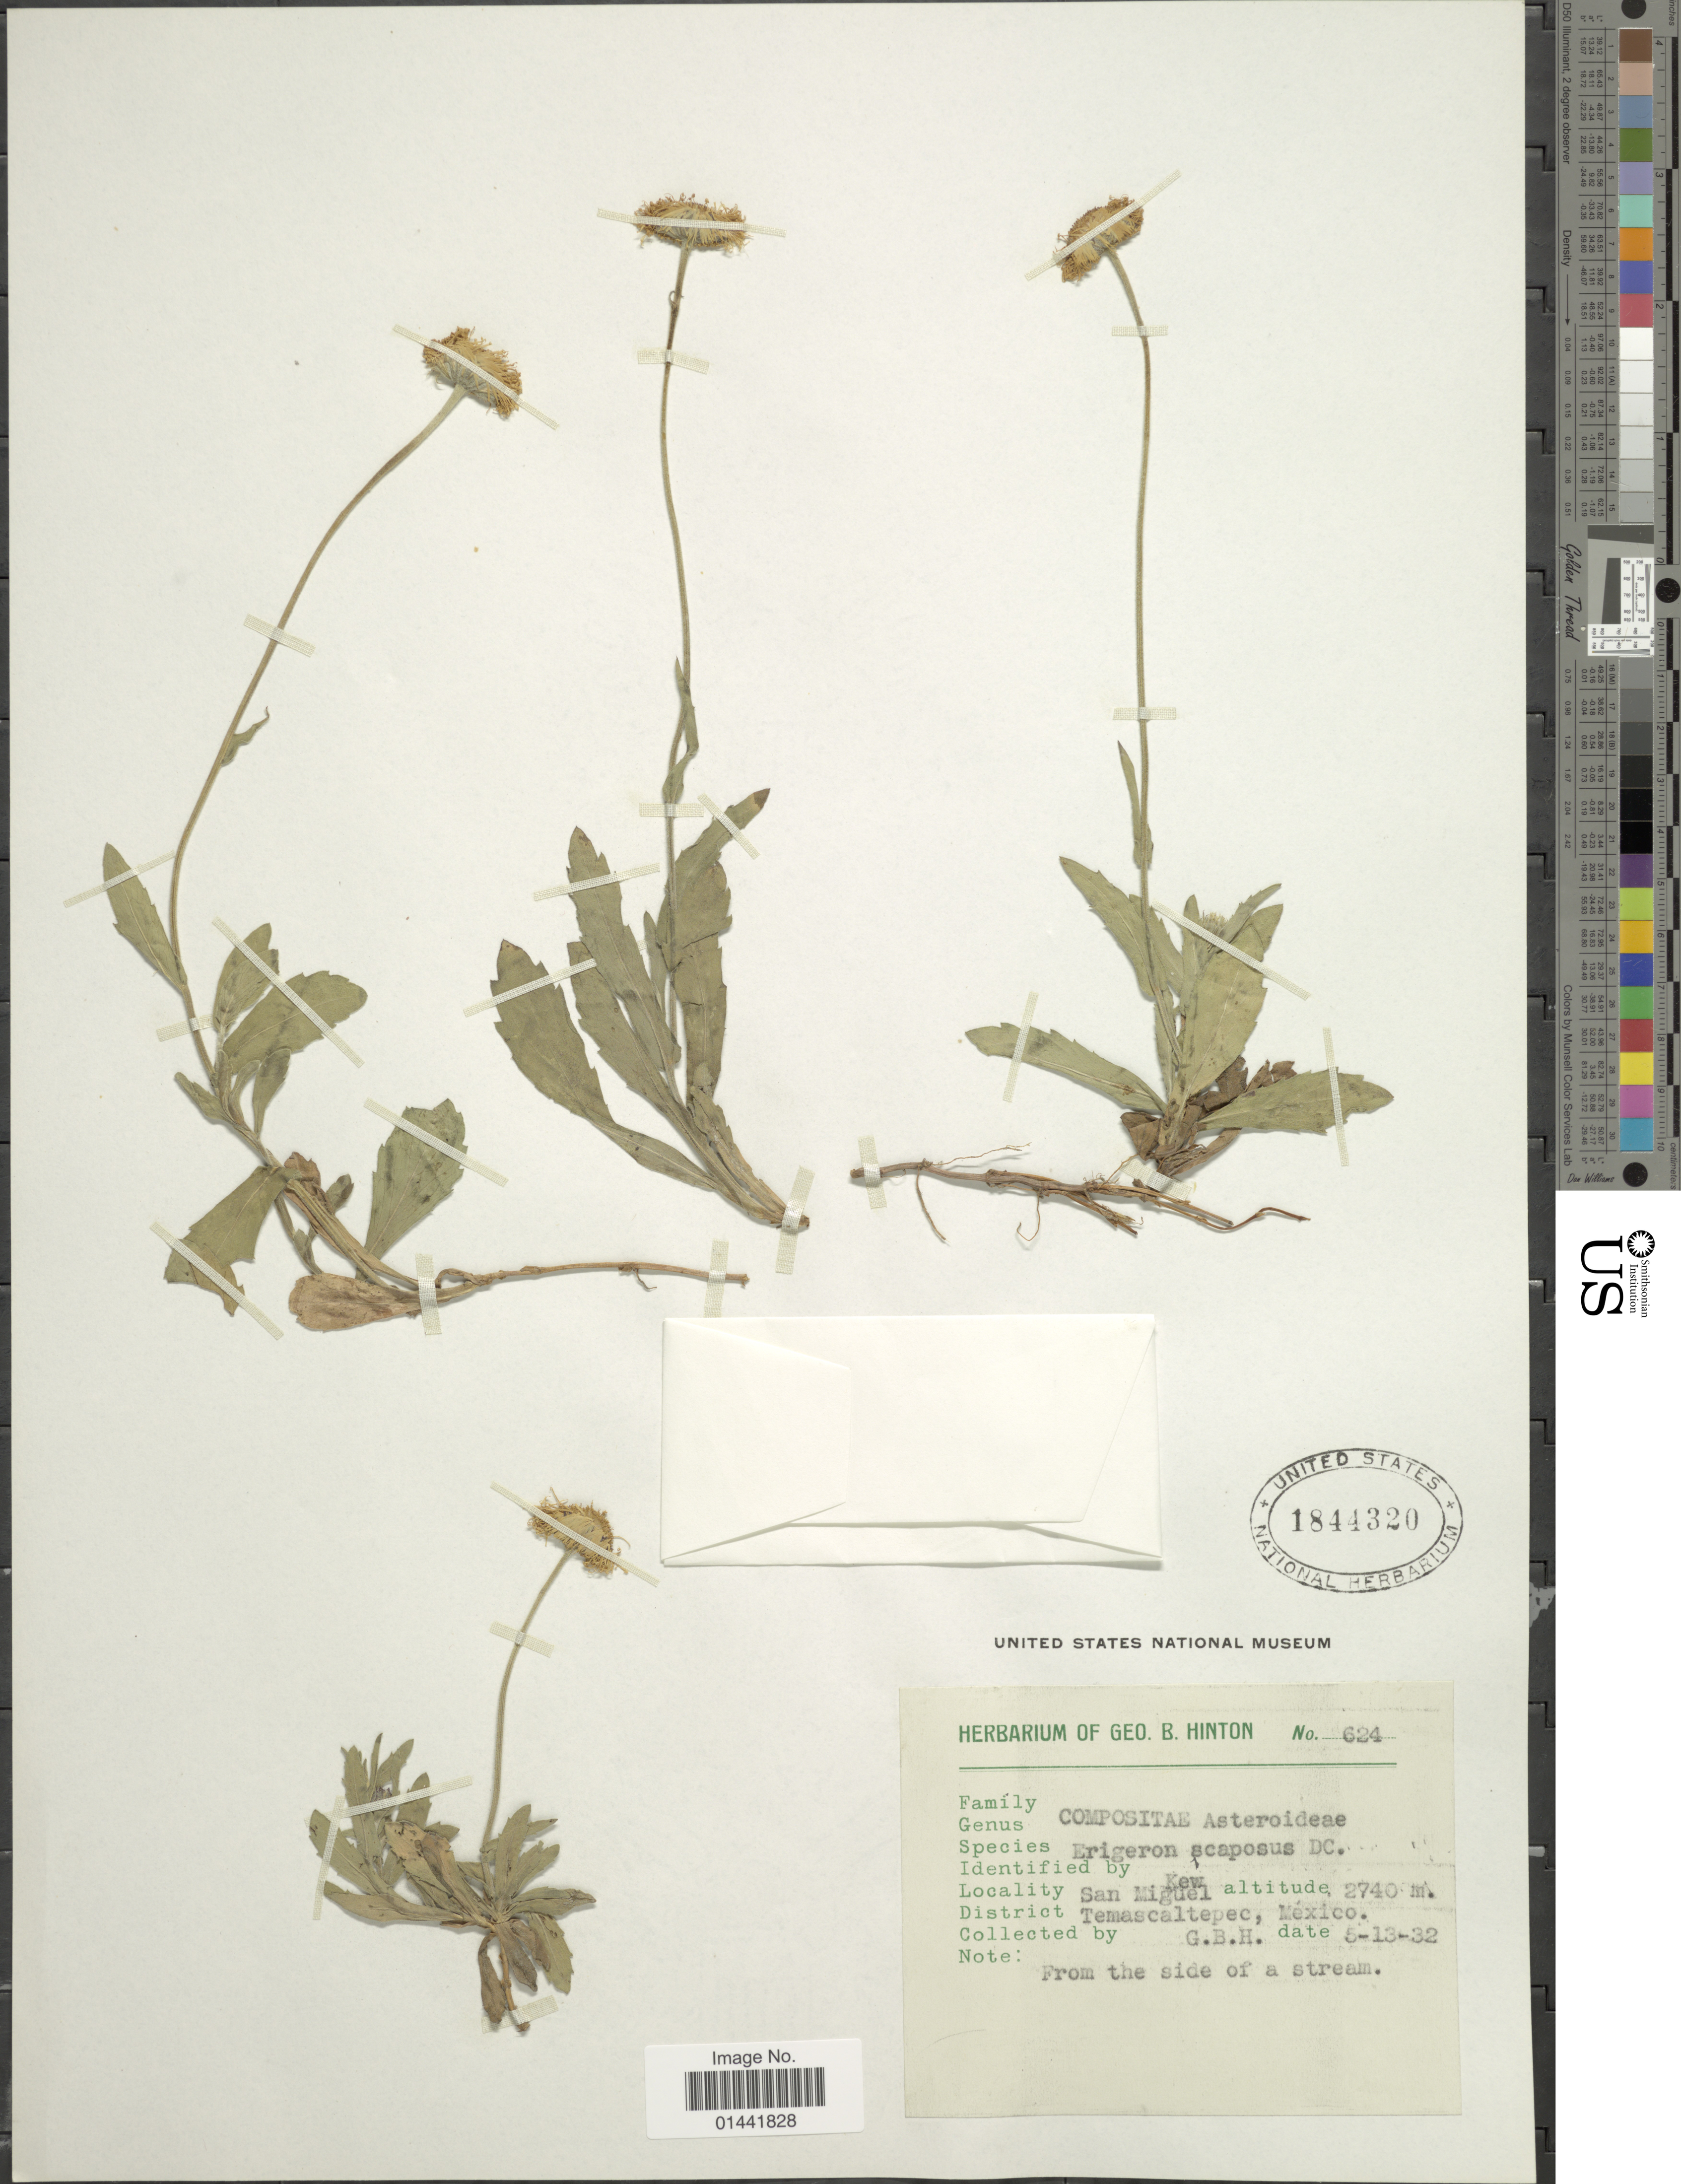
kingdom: Plantae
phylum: Tracheophyta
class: Magnoliopsida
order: Asterales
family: Asteraceae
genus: Erigeron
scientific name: Erigeron scaposus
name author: DC.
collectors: G. B. Hinton & et al.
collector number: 624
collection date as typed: Transcribed d/m/y: 13/5/32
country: Mexico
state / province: México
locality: San Miguel, District Temascaltepec, from the side of a stream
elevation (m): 2740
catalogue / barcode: US 1844320